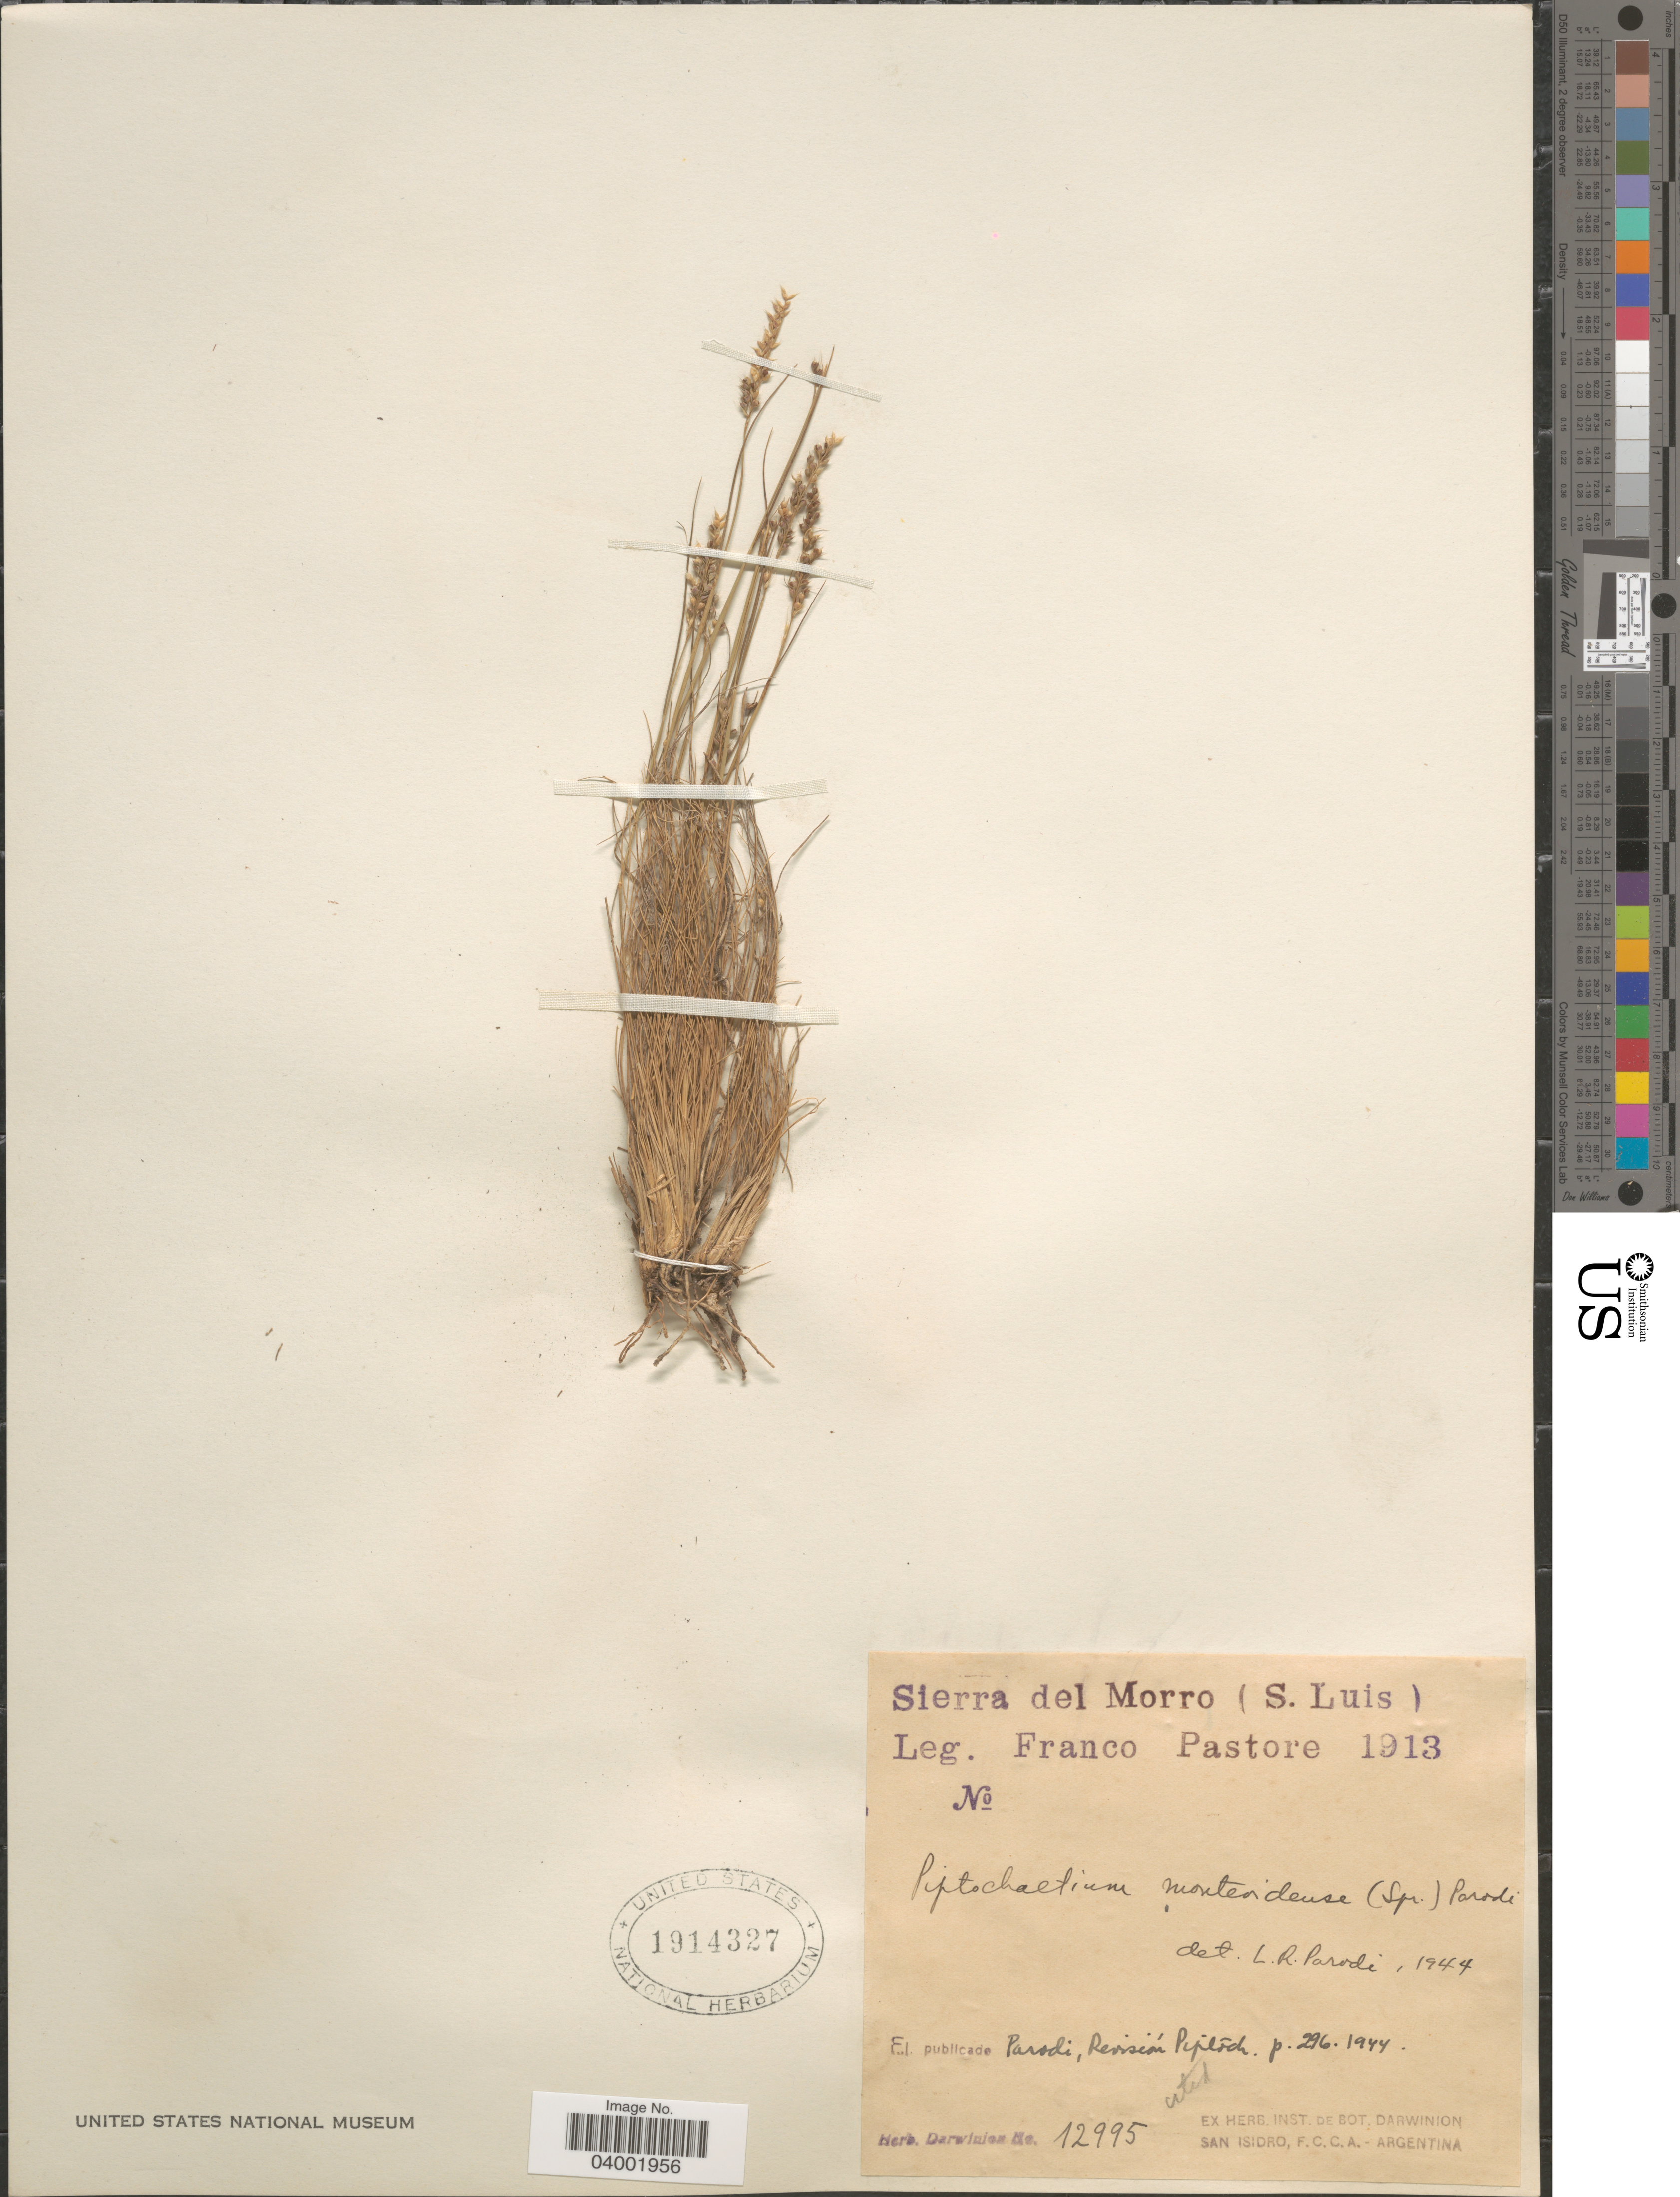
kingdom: Plantae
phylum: Tracheophyta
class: Liliopsida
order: Poales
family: Poaceae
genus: Piptochaetium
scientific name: Piptochaetium montevidense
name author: (Spreng.) Parodi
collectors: F. Pastore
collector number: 12995?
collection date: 1913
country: Argentina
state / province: San Luis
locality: Sierra del Morro.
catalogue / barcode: US 1914327